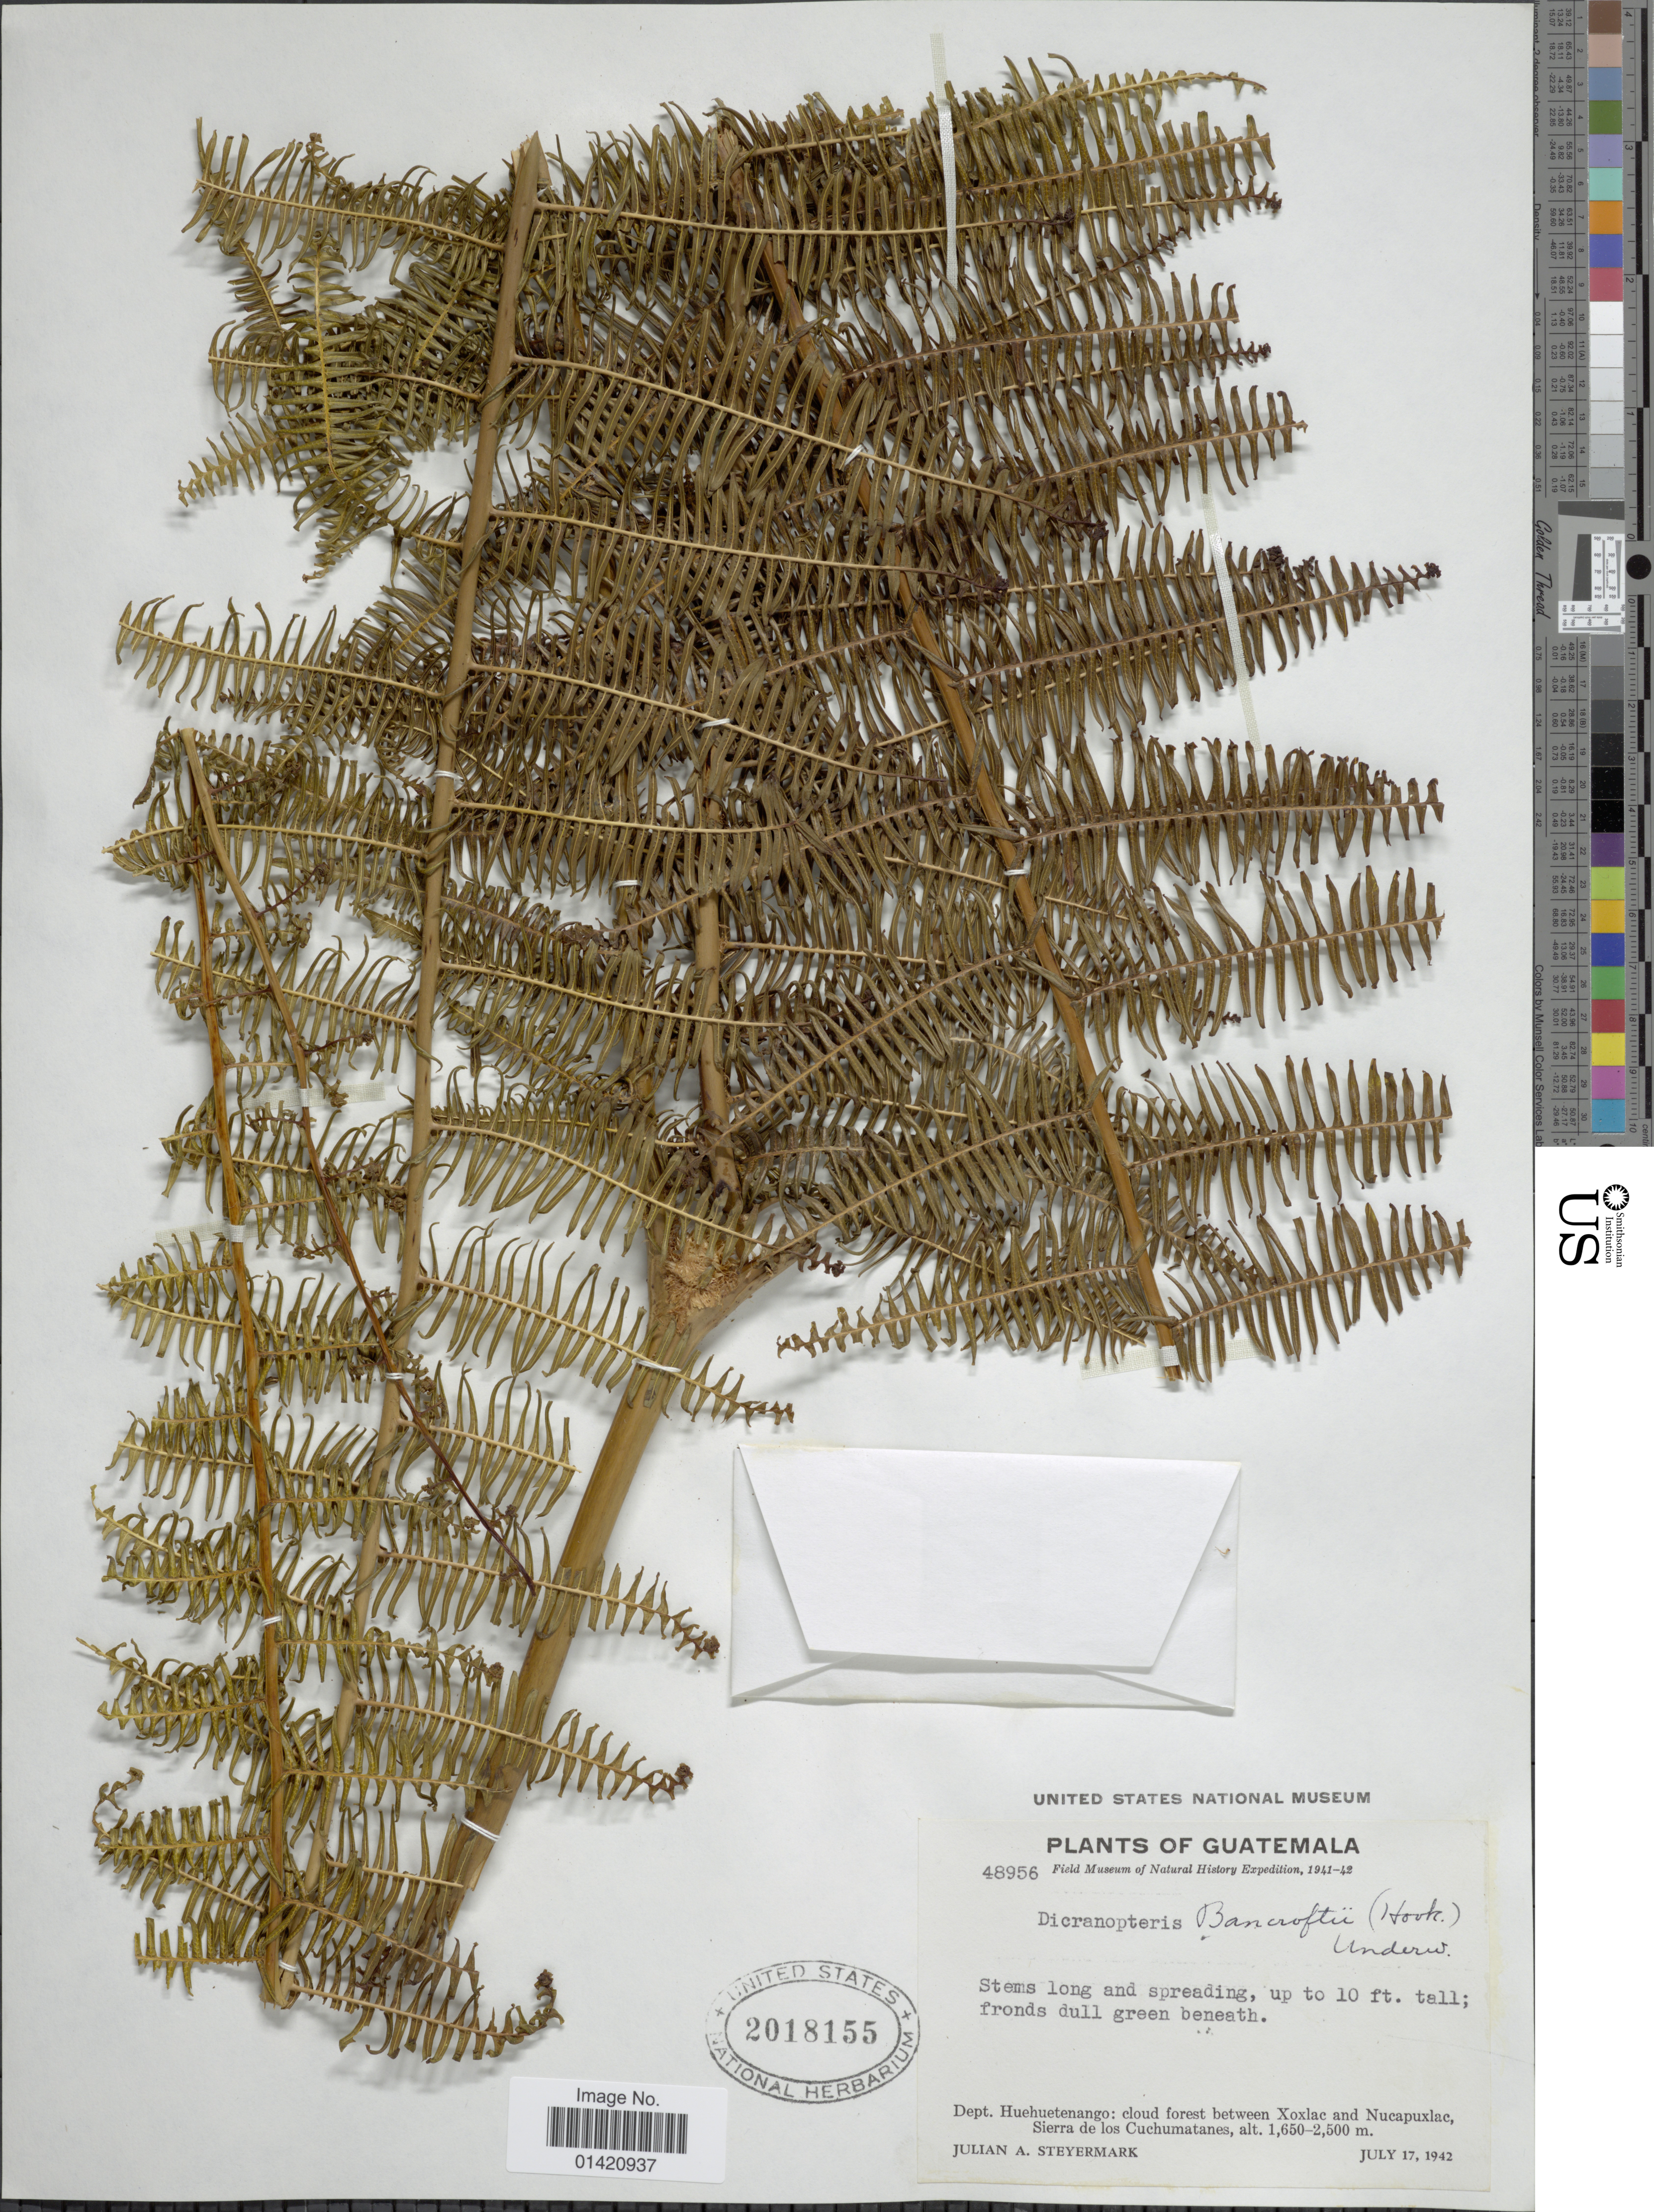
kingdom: Plantae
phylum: Tracheophyta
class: Polypodiopsida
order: Gleicheniales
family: Gleicheniaceae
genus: Diplopterygium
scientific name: Diplopterygium bancroftii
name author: (Hook.) A.R. Sm.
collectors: J. Steyermark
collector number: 48956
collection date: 1942-07-17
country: Guatemala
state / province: Huehuetenango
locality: Dept. Huehuetenango: cloud forest between Xoxlac and Nucapuxlac, Sierra de los Cuchumatanes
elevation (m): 1650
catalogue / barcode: US 2018155